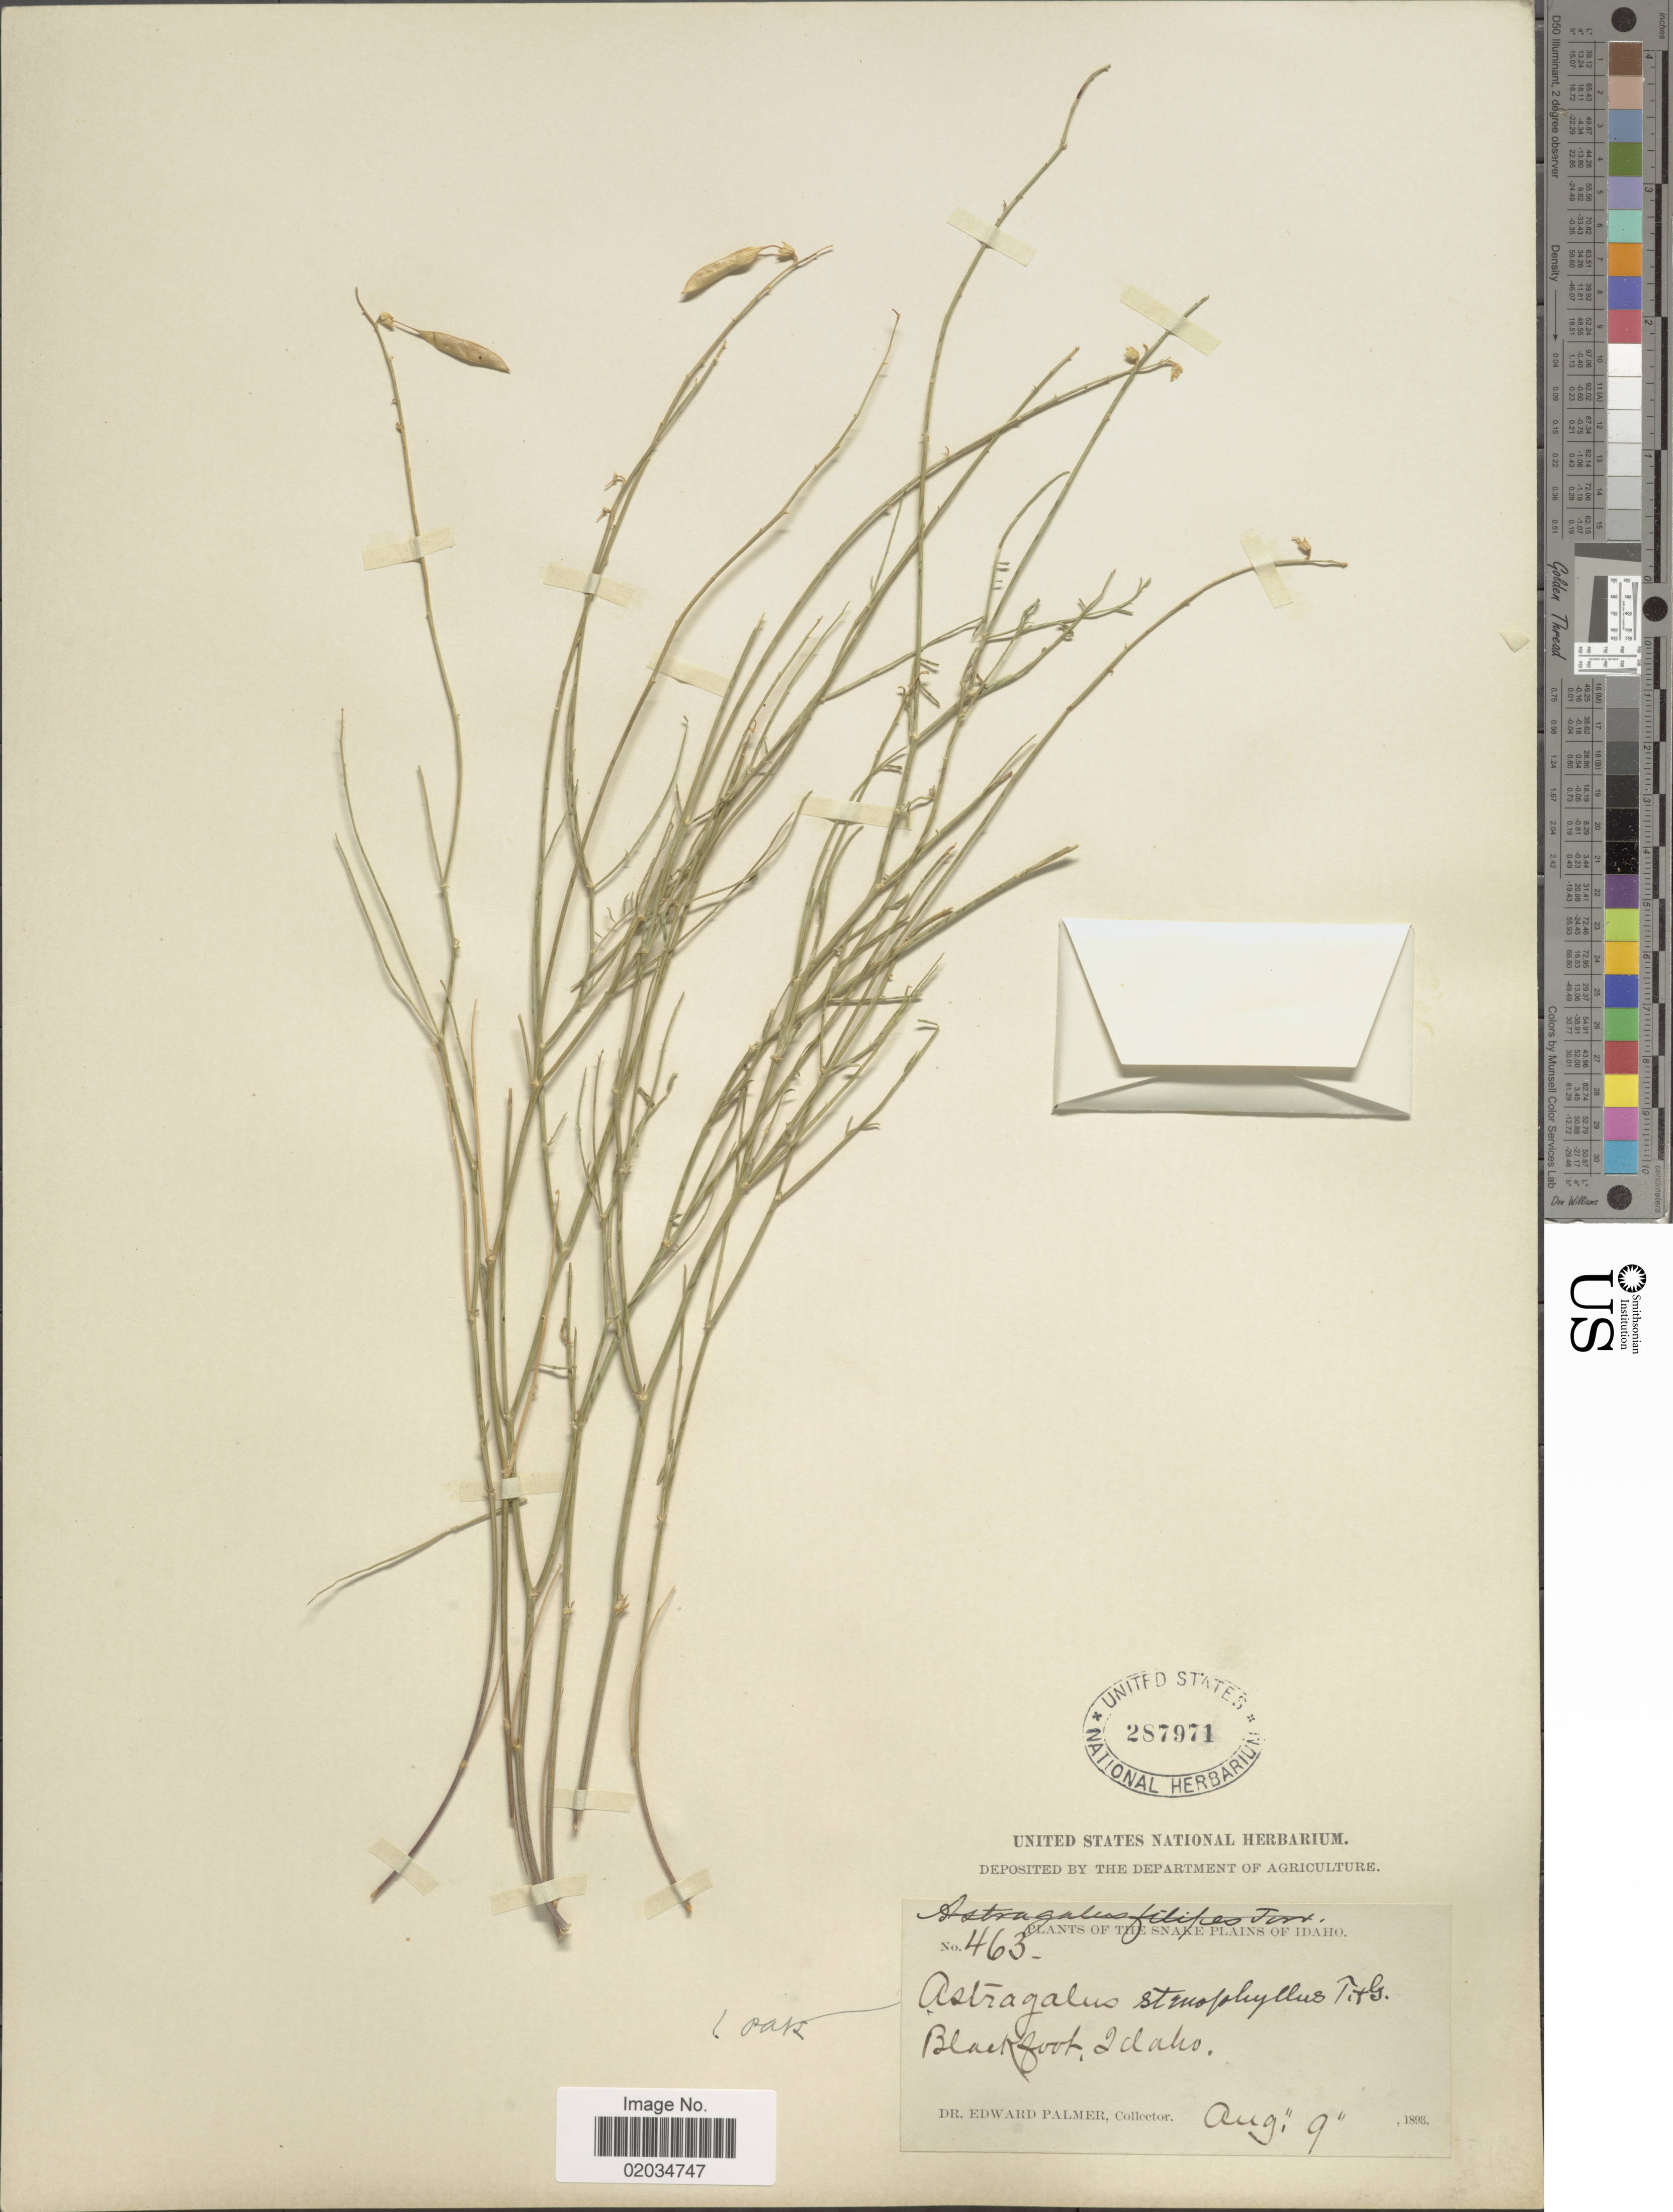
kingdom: Plantae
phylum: Tracheophyta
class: Magnoliopsida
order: Fabales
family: Fabaceae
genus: Astragalus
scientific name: Astragalus stenophyllus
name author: Torr. & A. Gray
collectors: E. Palmer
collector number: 463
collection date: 1893-08-09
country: United States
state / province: Idaho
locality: Snake Plains. Black Foot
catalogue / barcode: US 287971